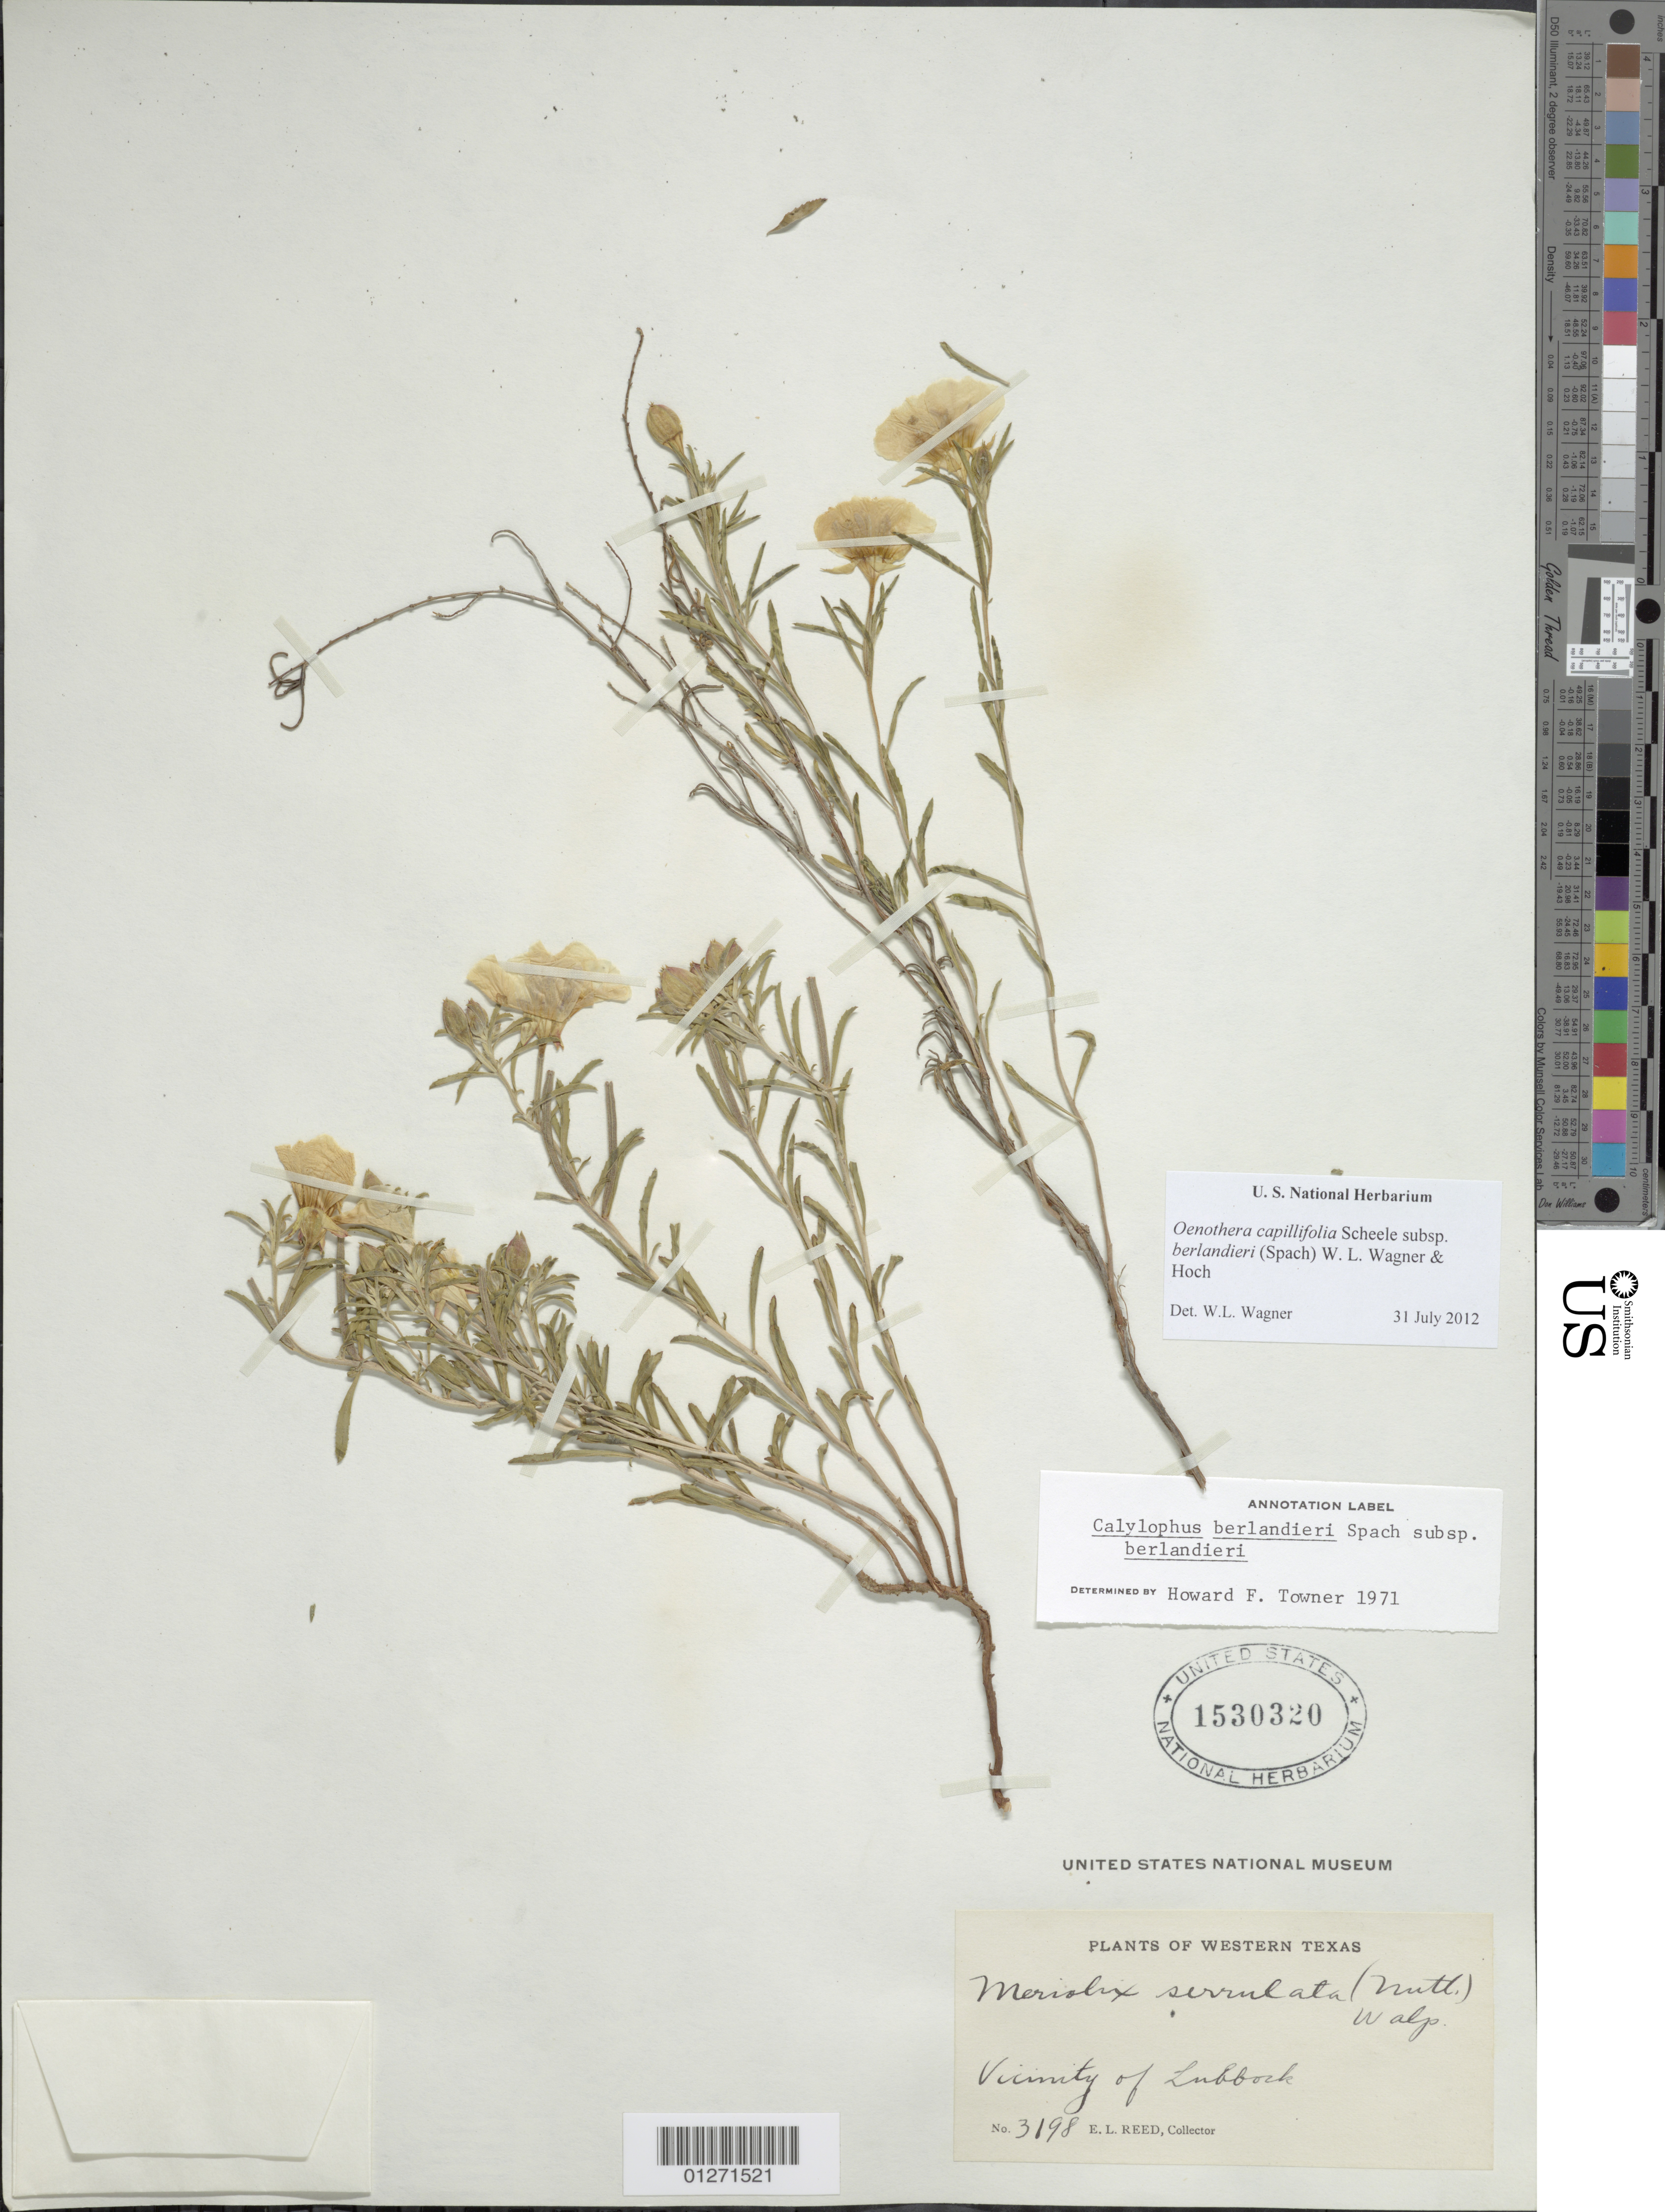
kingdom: Plantae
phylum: Tracheophyta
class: Magnoliopsida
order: Myrtales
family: Onagraceae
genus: Oenothera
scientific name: Oenothera capillifolia subsp. berlandieri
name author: (Spach) W.L. Wagner & Hoch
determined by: Wagner, W. L., (BOT), Smithsonian Institution - National Museum of Natural History (UNITED STATES)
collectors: E. Reed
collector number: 3198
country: United States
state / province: Texas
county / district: Lubbock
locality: Vicinity of lubbock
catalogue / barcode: US 1530320